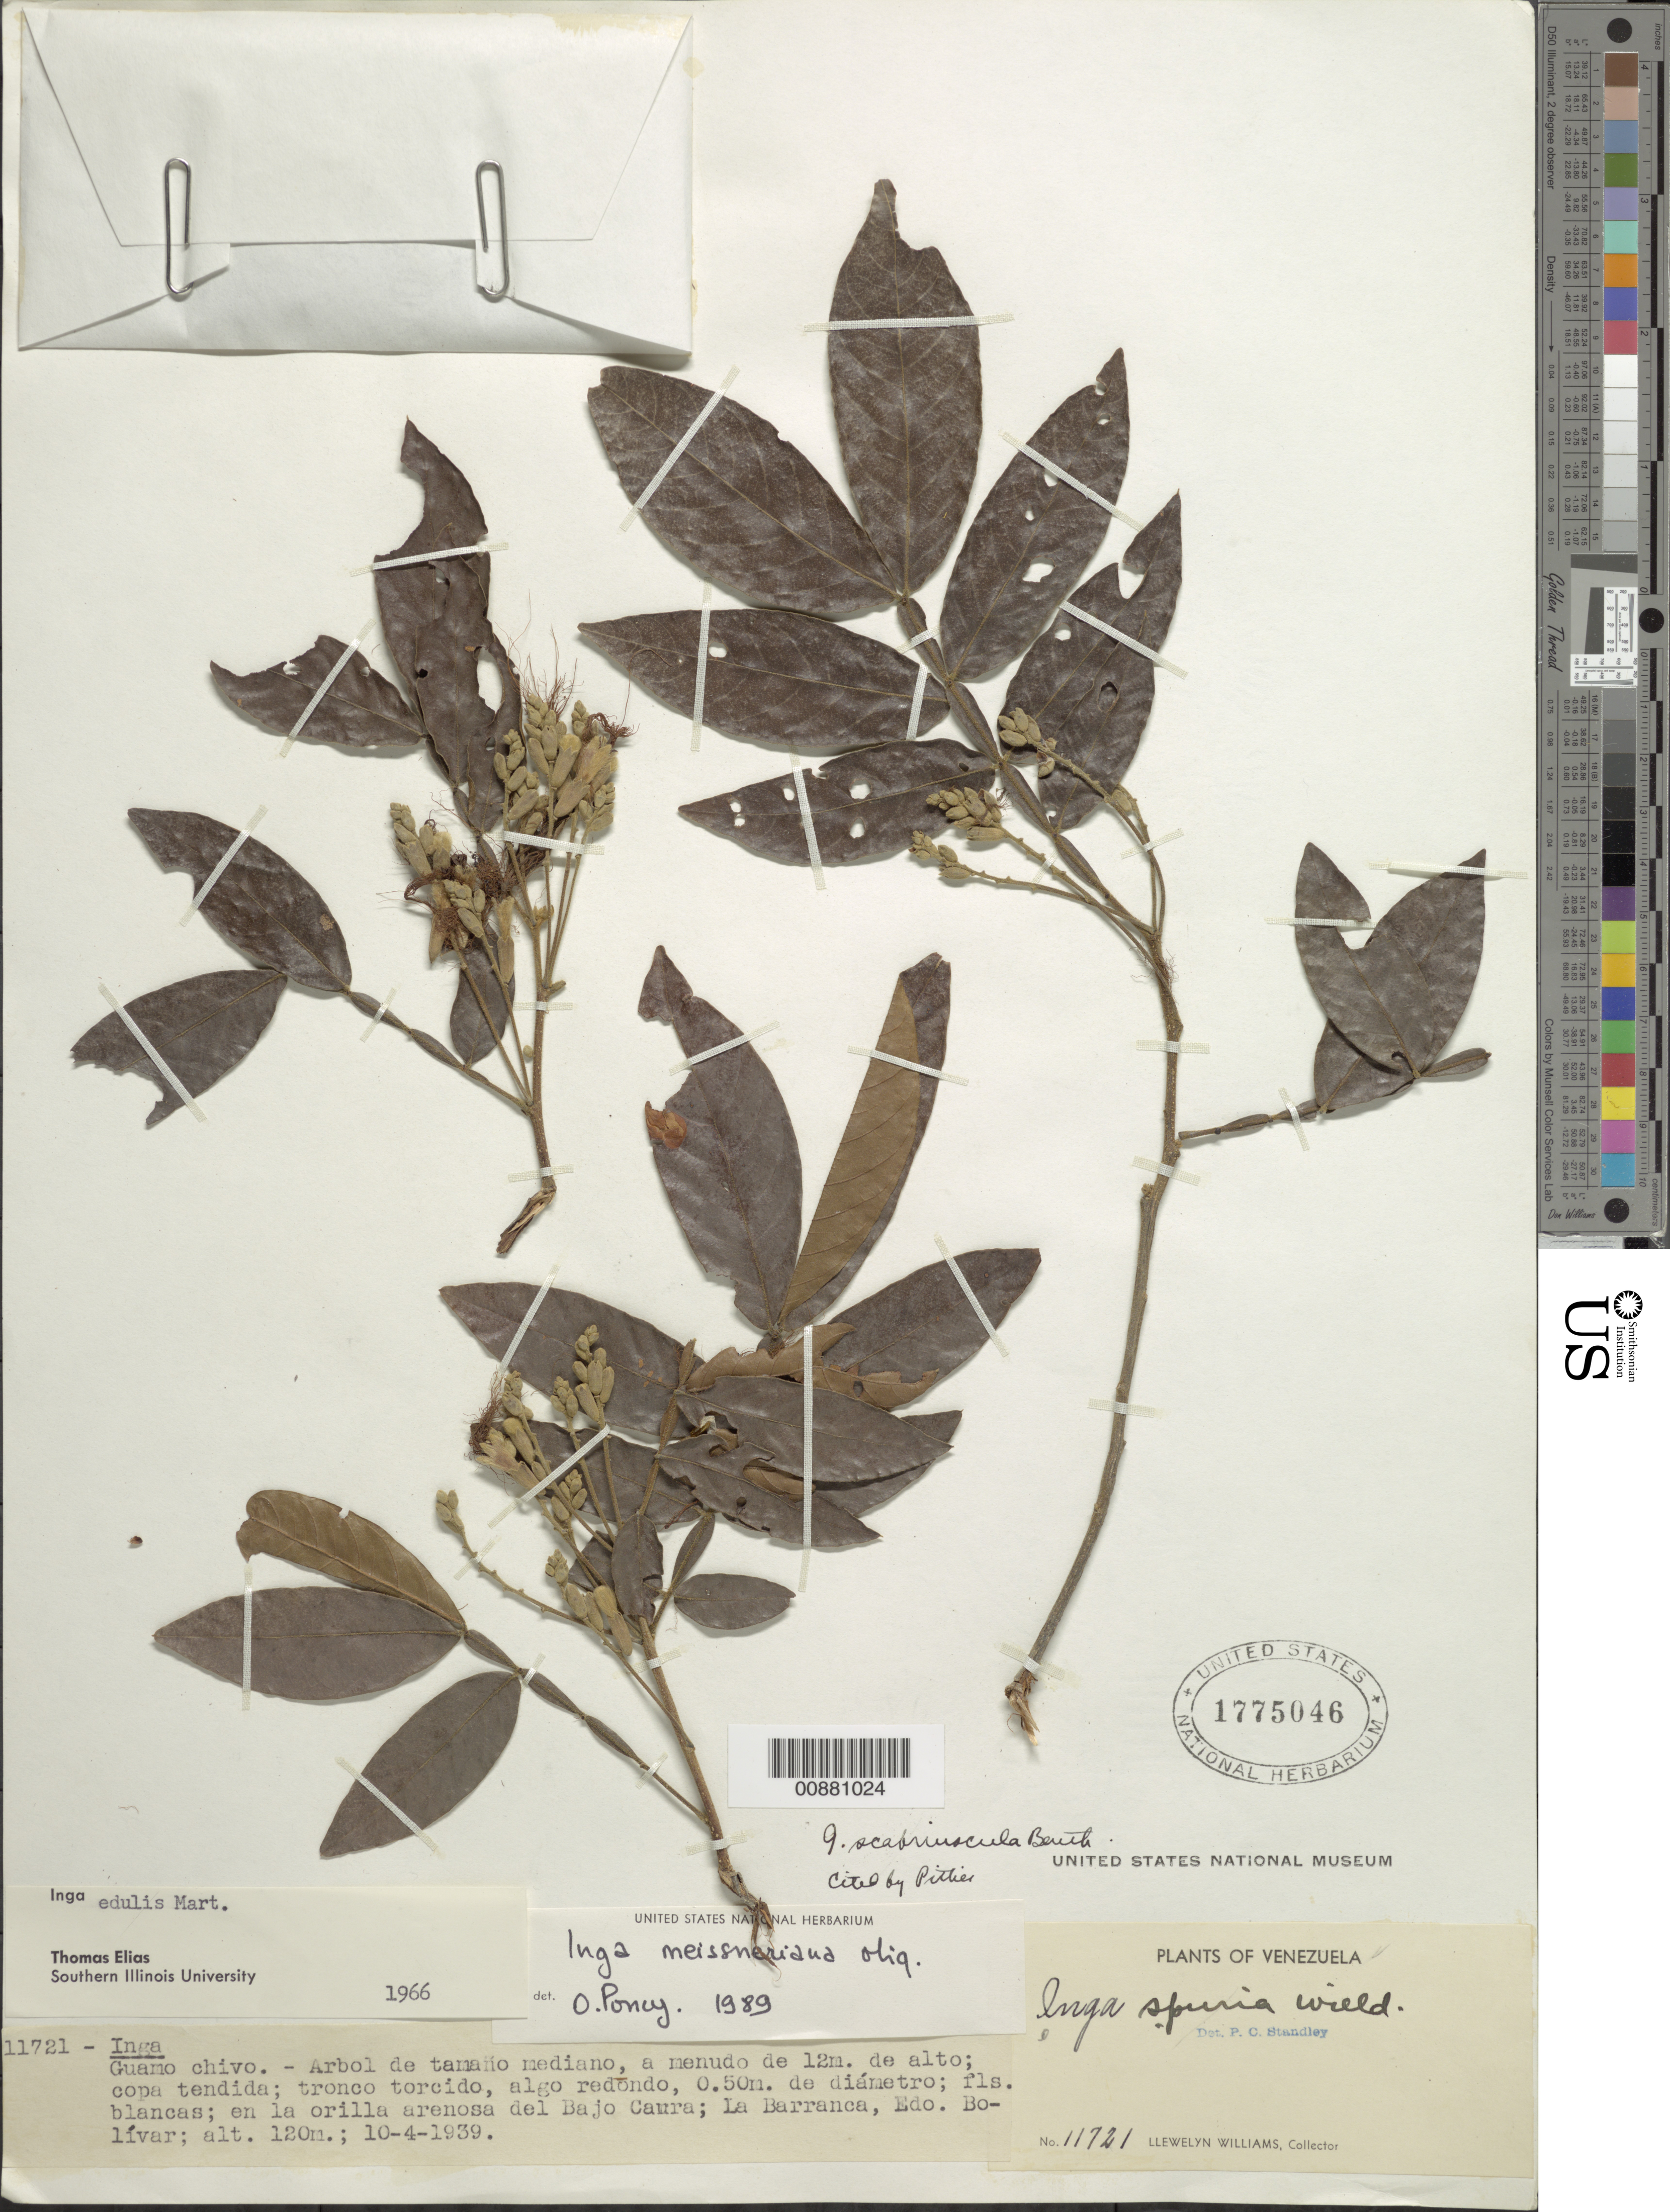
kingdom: Plantae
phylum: Tracheophyta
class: Magnoliopsida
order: Fabales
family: Fabaceae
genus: Inga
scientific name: Inga vera subsp. affinis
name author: (DC.) T.D. Penn.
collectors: Ll. Williams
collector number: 11721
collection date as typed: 10-Apr-39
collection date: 1939-04-10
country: Venezuela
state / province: Bolívar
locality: Bajo Caura, La Barranca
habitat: Orilla arenosa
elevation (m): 120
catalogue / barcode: US 1775046